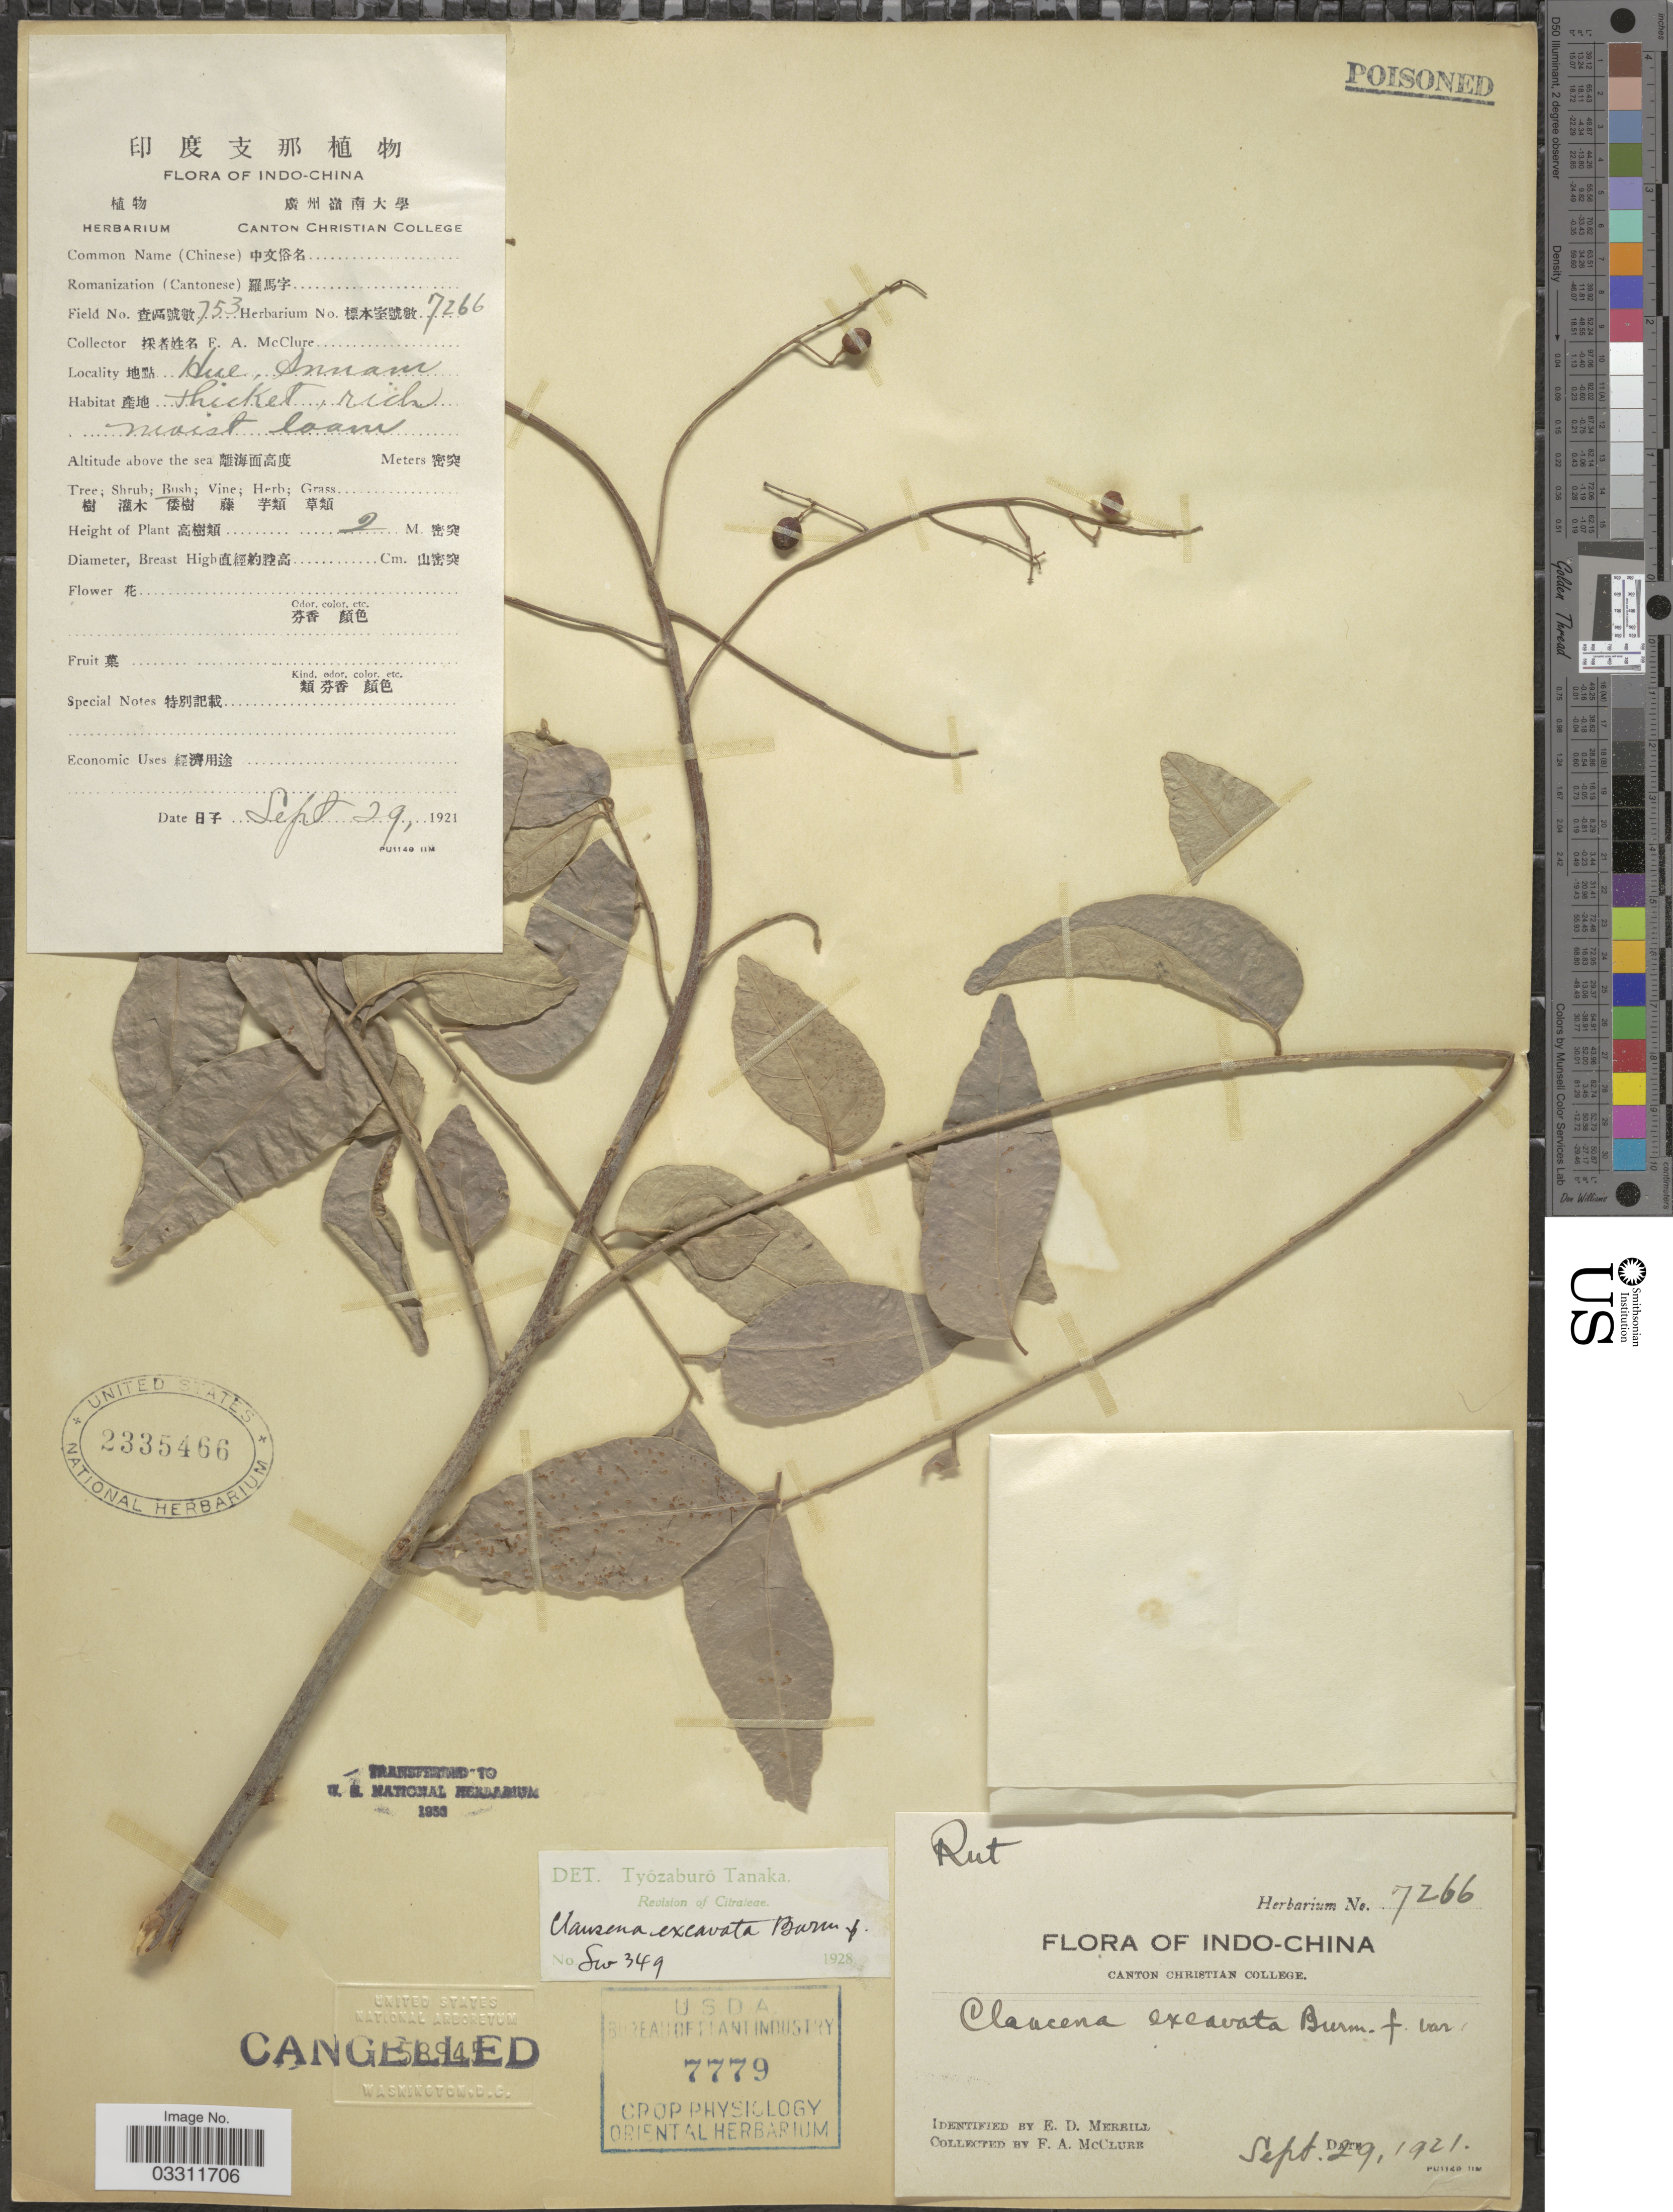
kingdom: Plantae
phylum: Tracheophyta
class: Magnoliopsida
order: Sapindales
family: Rutaceae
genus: Clausena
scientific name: Clausena excavata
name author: Burm. f.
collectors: F. A. McClure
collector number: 7266/753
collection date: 1921-09-29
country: Vietnam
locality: Indo-China. Hue Annam.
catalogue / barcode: US 2335466